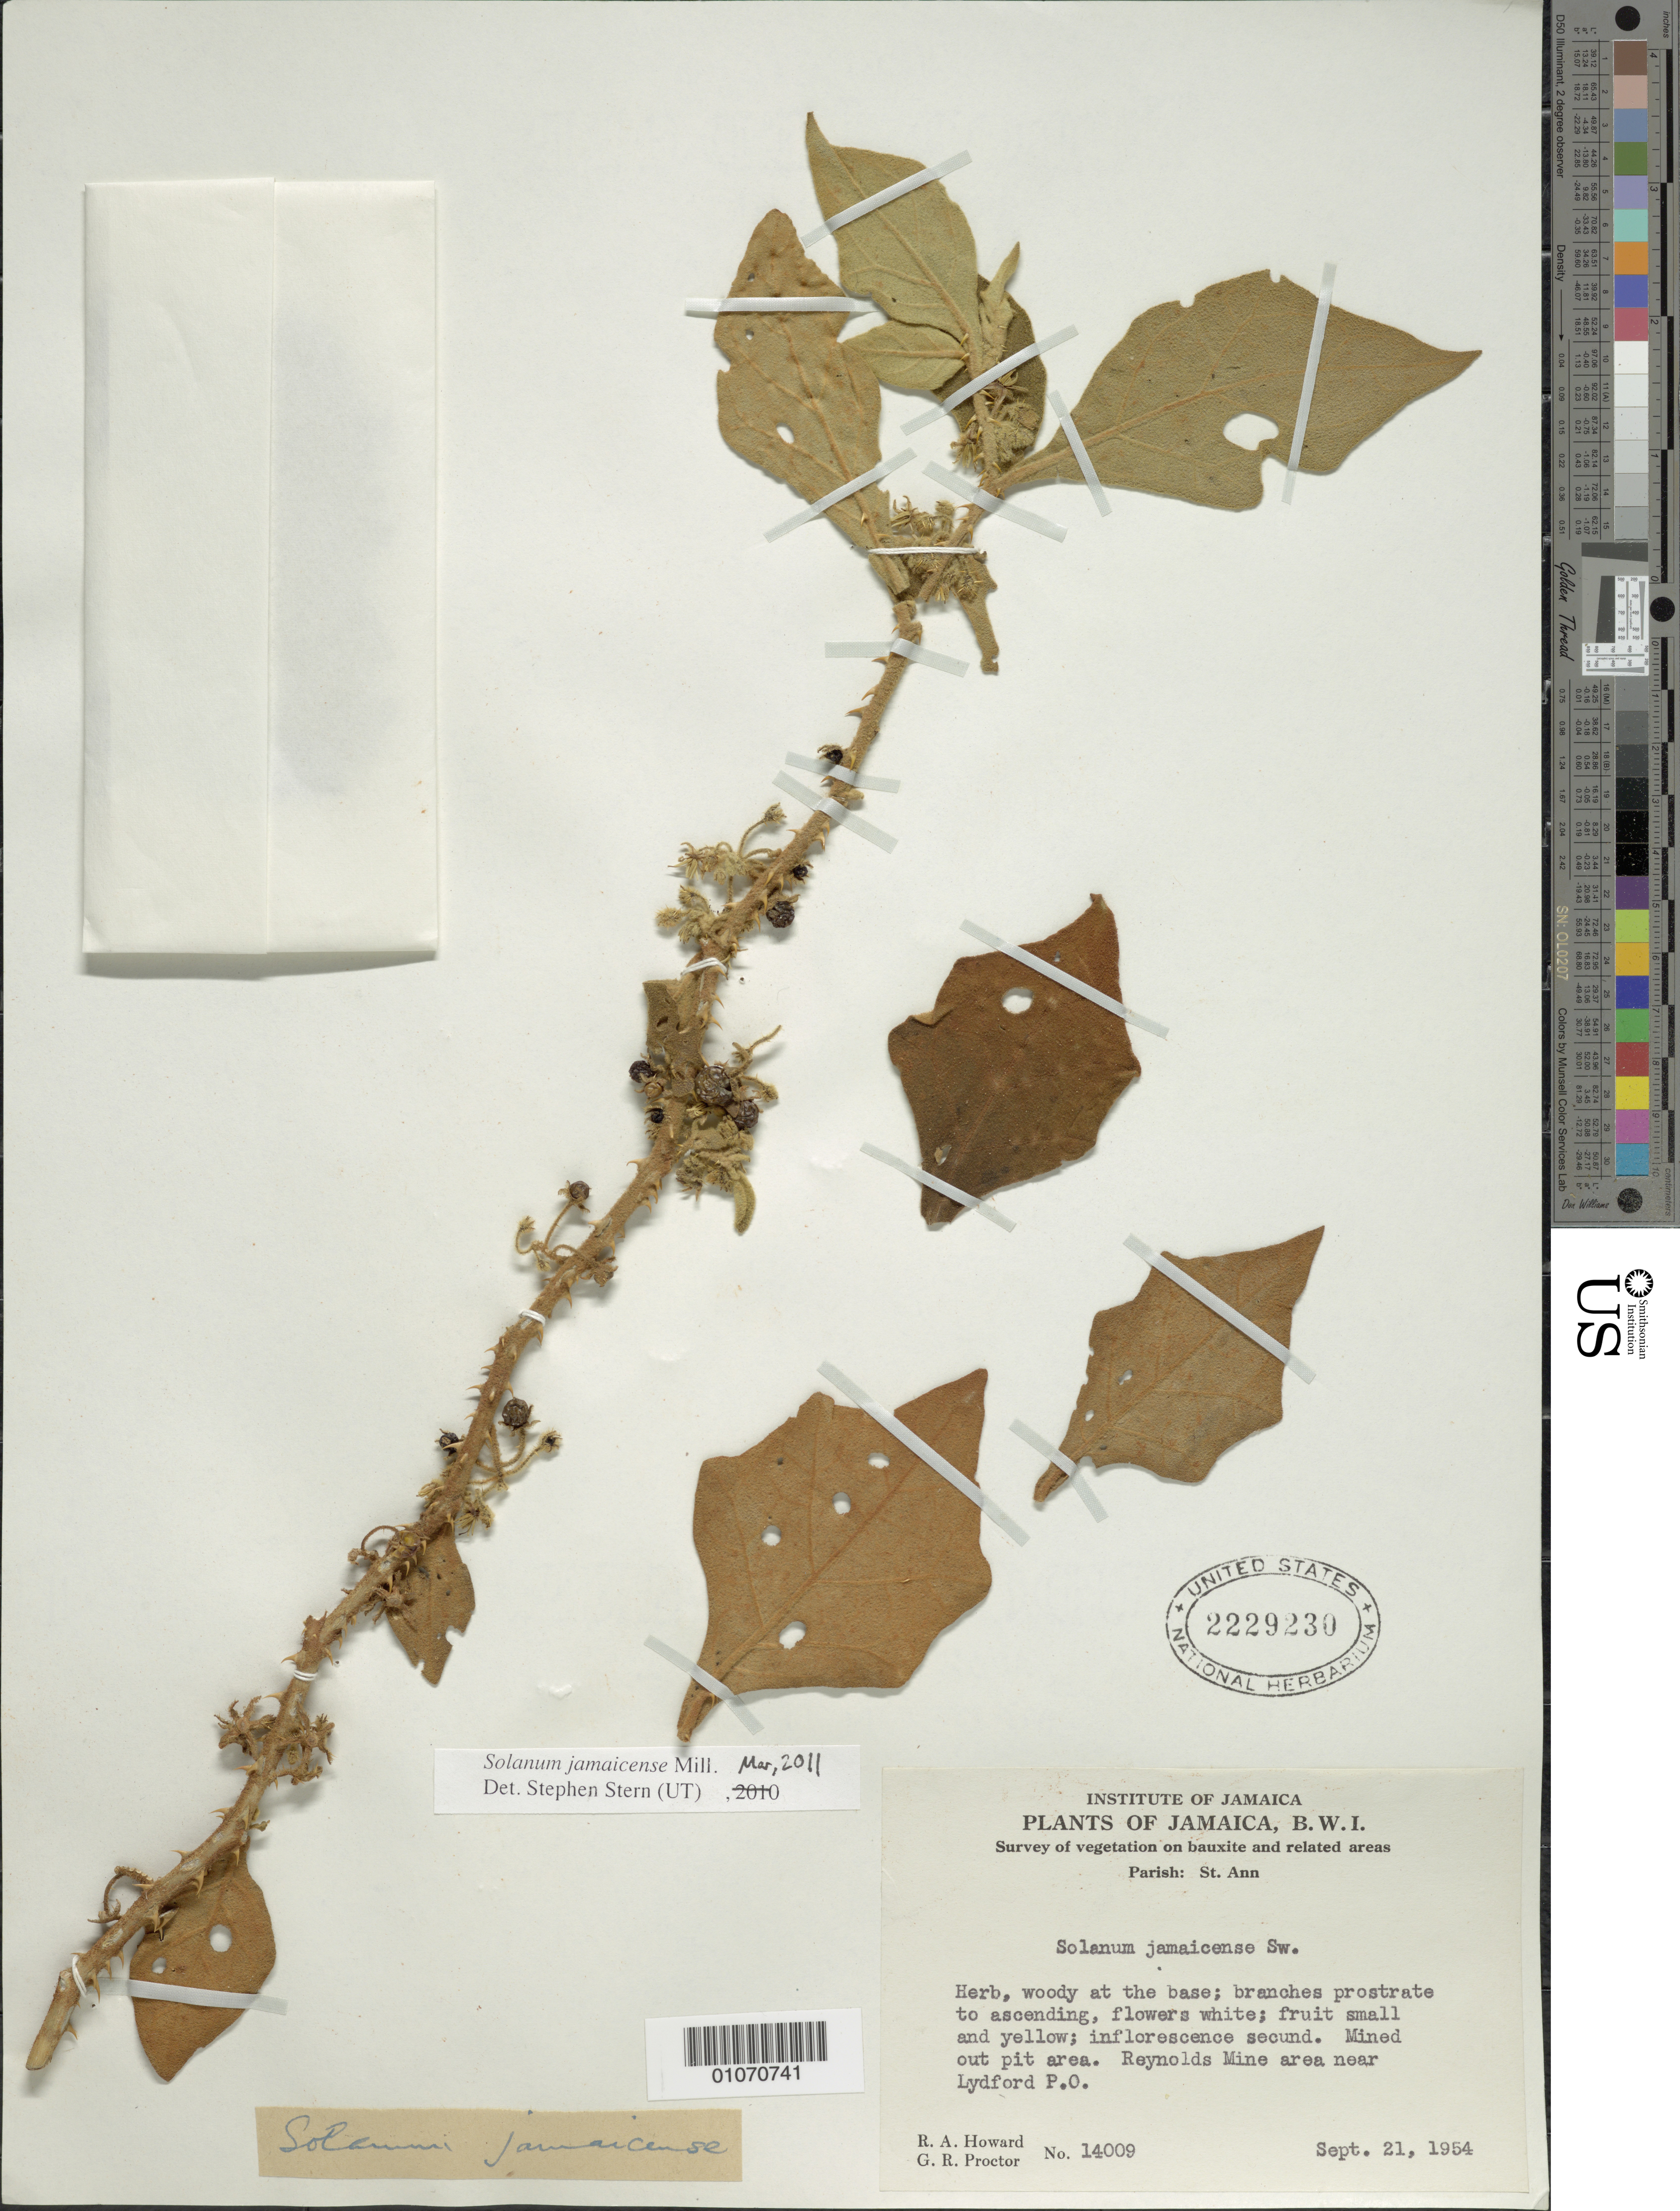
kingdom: Plantae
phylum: Tracheophyta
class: Magnoliopsida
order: Solanales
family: Solanaceae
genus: Solanum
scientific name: Solanum jamaicense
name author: Mill.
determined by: Stern, S. R., (UT)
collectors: R. A. Howard & G. R. Proctor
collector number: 14009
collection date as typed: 21 Sep 1954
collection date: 1954-09-21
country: Jamaica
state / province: Saint Ann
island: Jamaica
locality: Reynolds Mine area near Lydford P.O.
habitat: Mined out pit area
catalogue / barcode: US 2229230